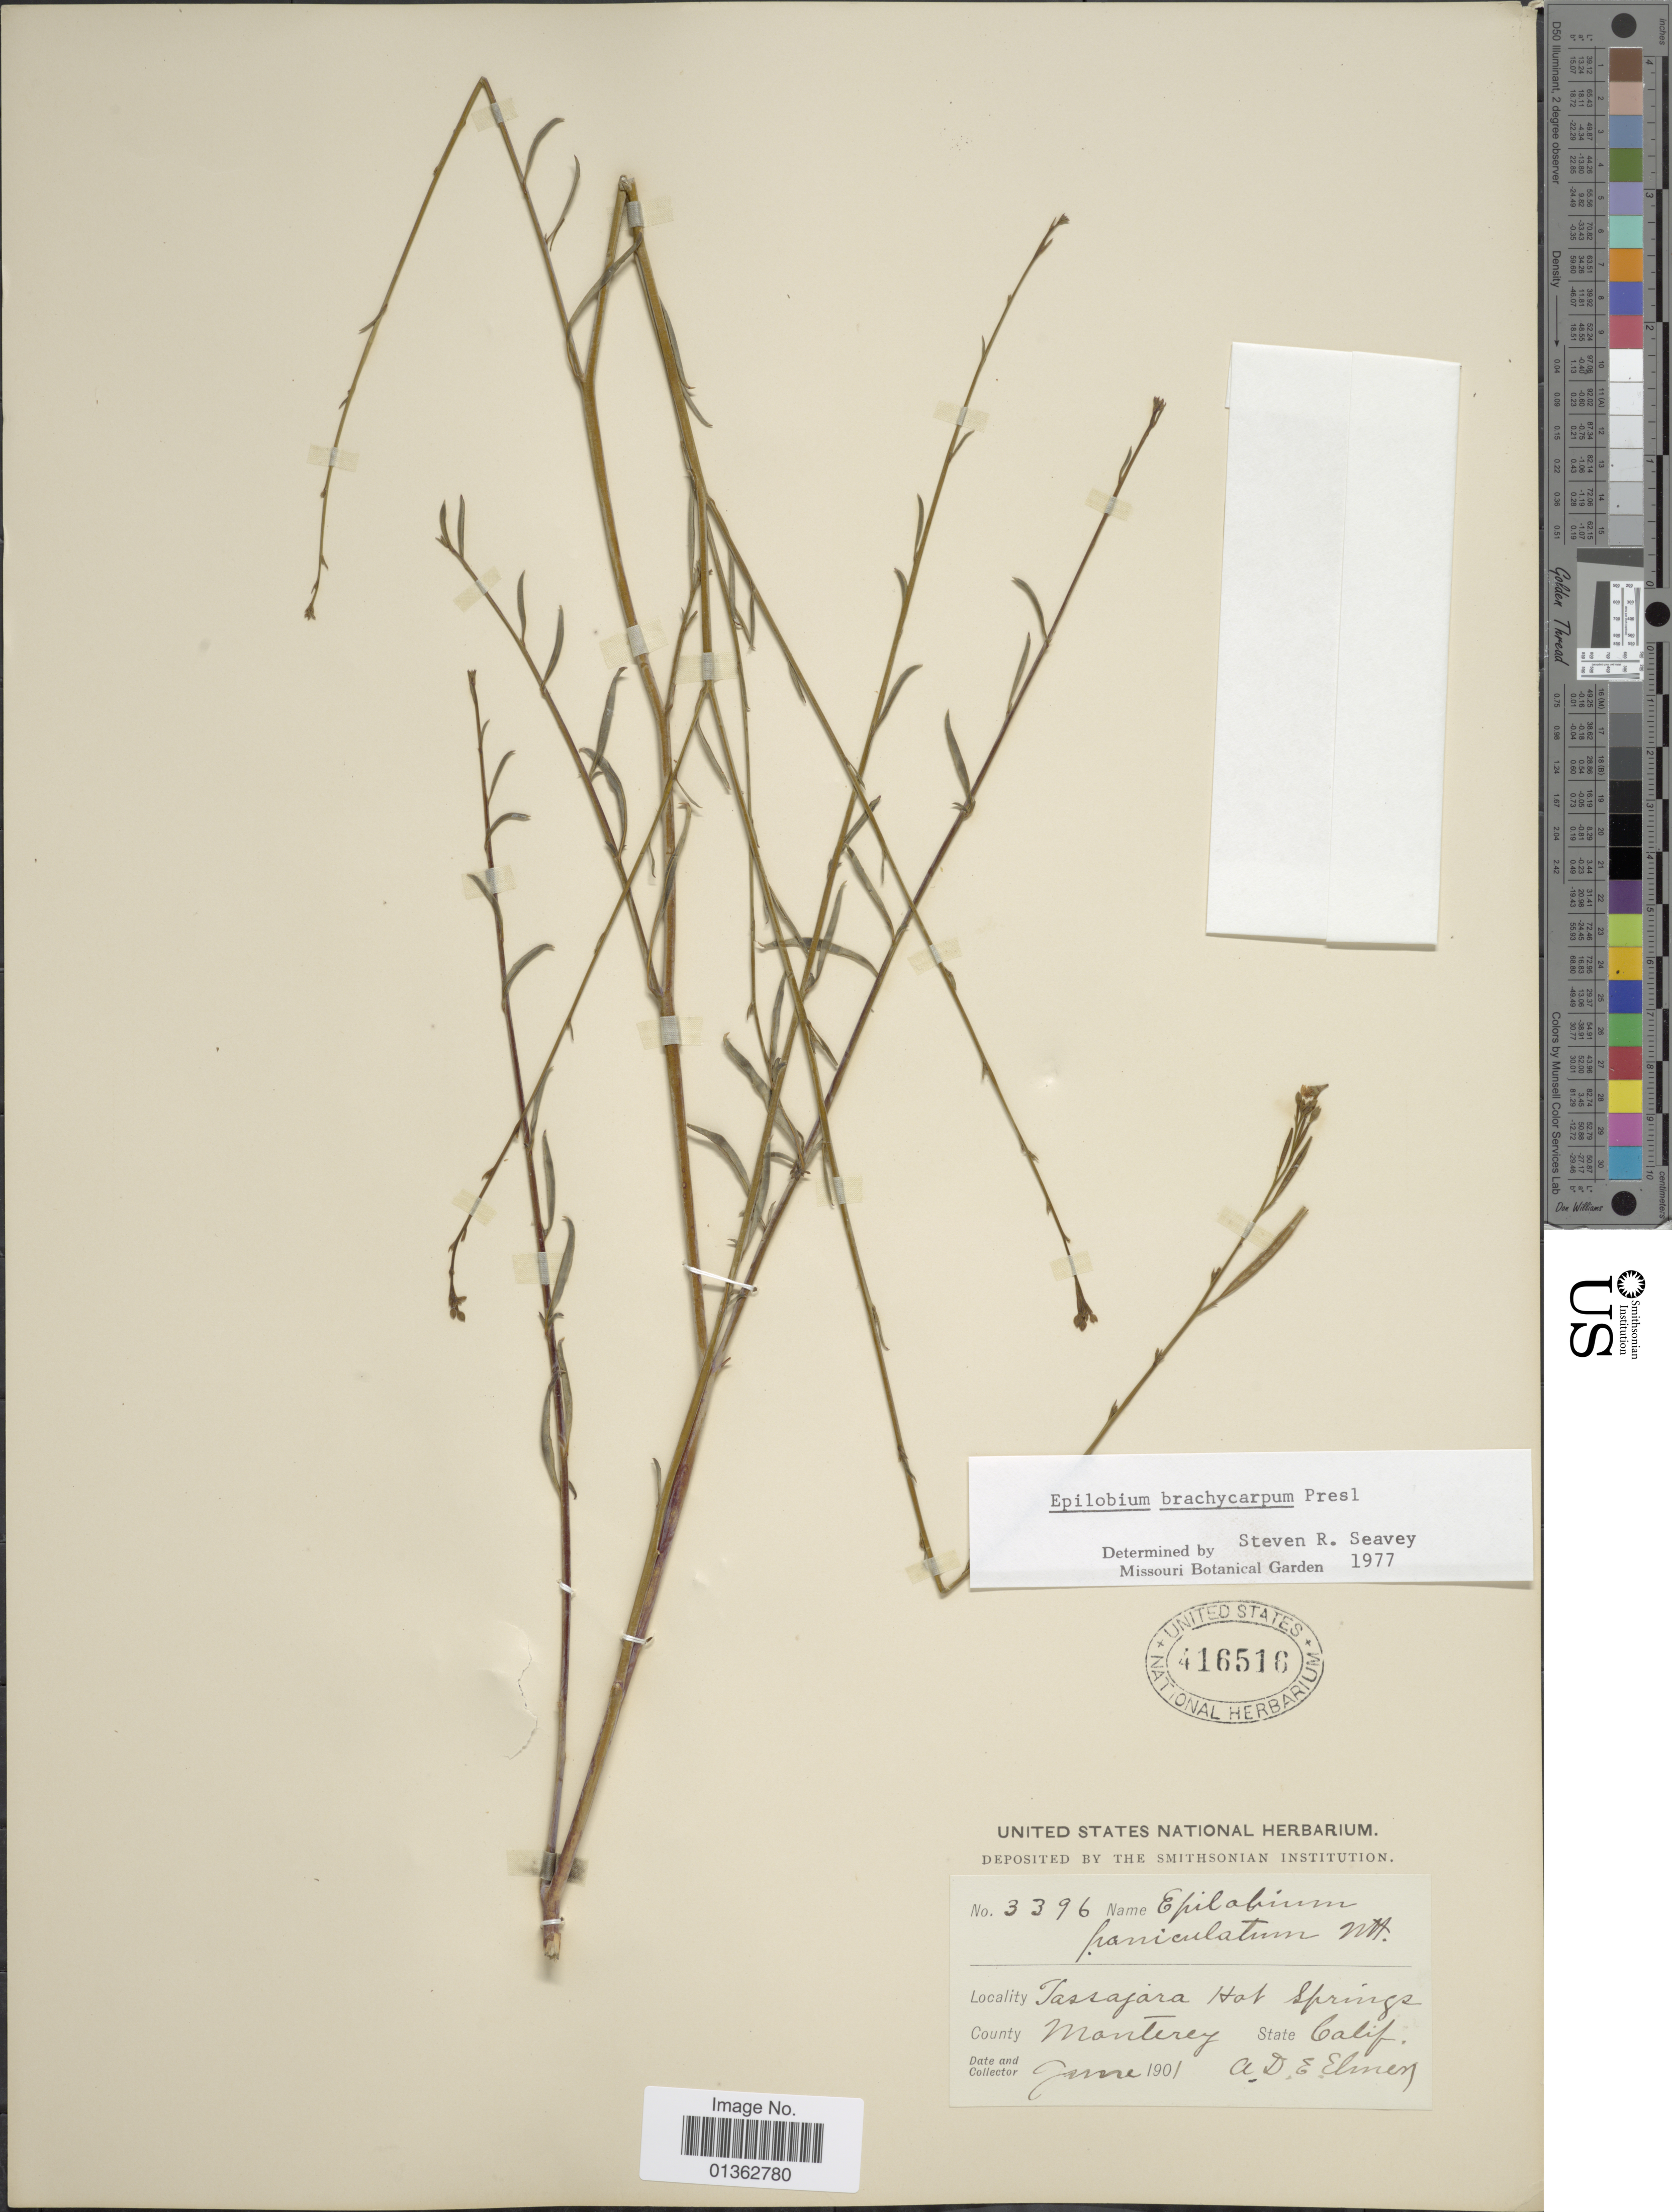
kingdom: Plantae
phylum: Tracheophyta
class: Magnoliopsida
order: Myrtales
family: Onagraceae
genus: Epilobium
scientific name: Epilobium brachycarpum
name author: C. Presl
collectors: A. D. E. Elmer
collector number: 3396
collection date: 1901-06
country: United States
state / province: California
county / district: Monterey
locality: Tassajara Hot Springs. County Monterey.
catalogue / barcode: US 416516